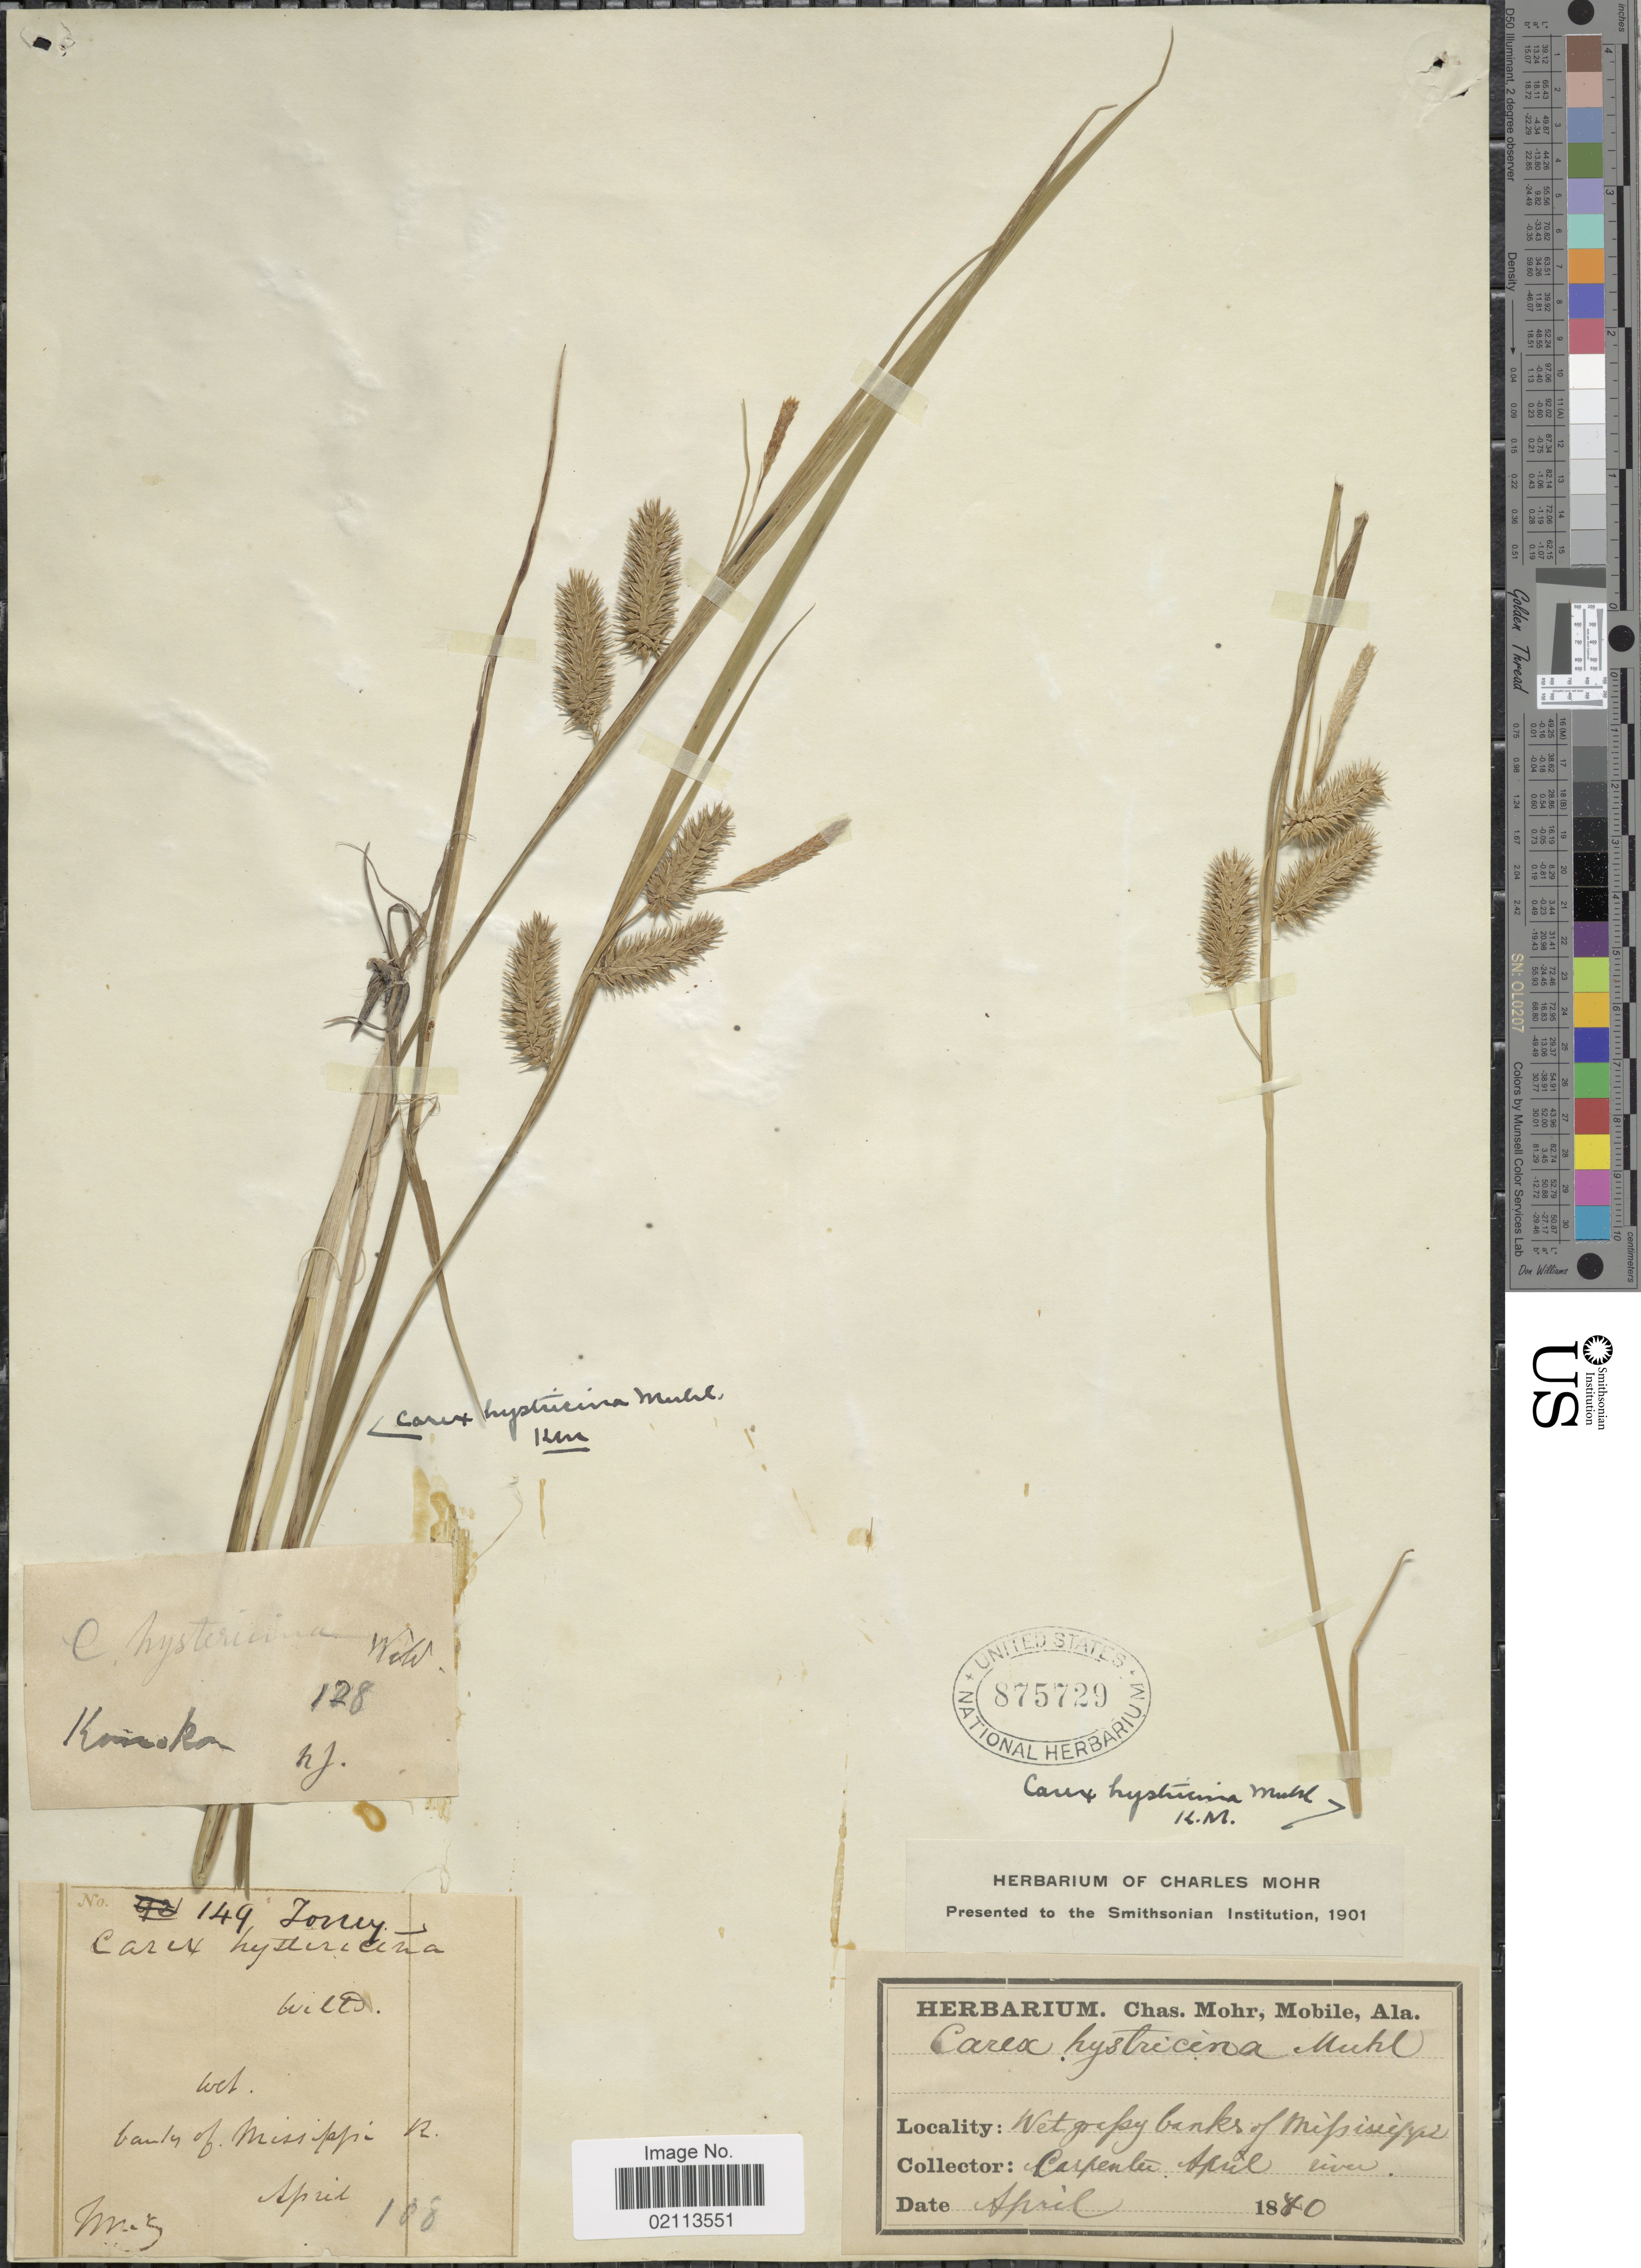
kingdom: Plantae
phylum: Tracheophyta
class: Liliopsida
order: Poales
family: Cyperaceae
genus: Carex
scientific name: Carex hystericina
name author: Muhl. ex Willd.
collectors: -. Carpenter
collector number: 149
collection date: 1840-04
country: United States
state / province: Mississippi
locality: Wet rocky banks of Mississippi river, wet, banks of Mississippi R.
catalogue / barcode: US 875729